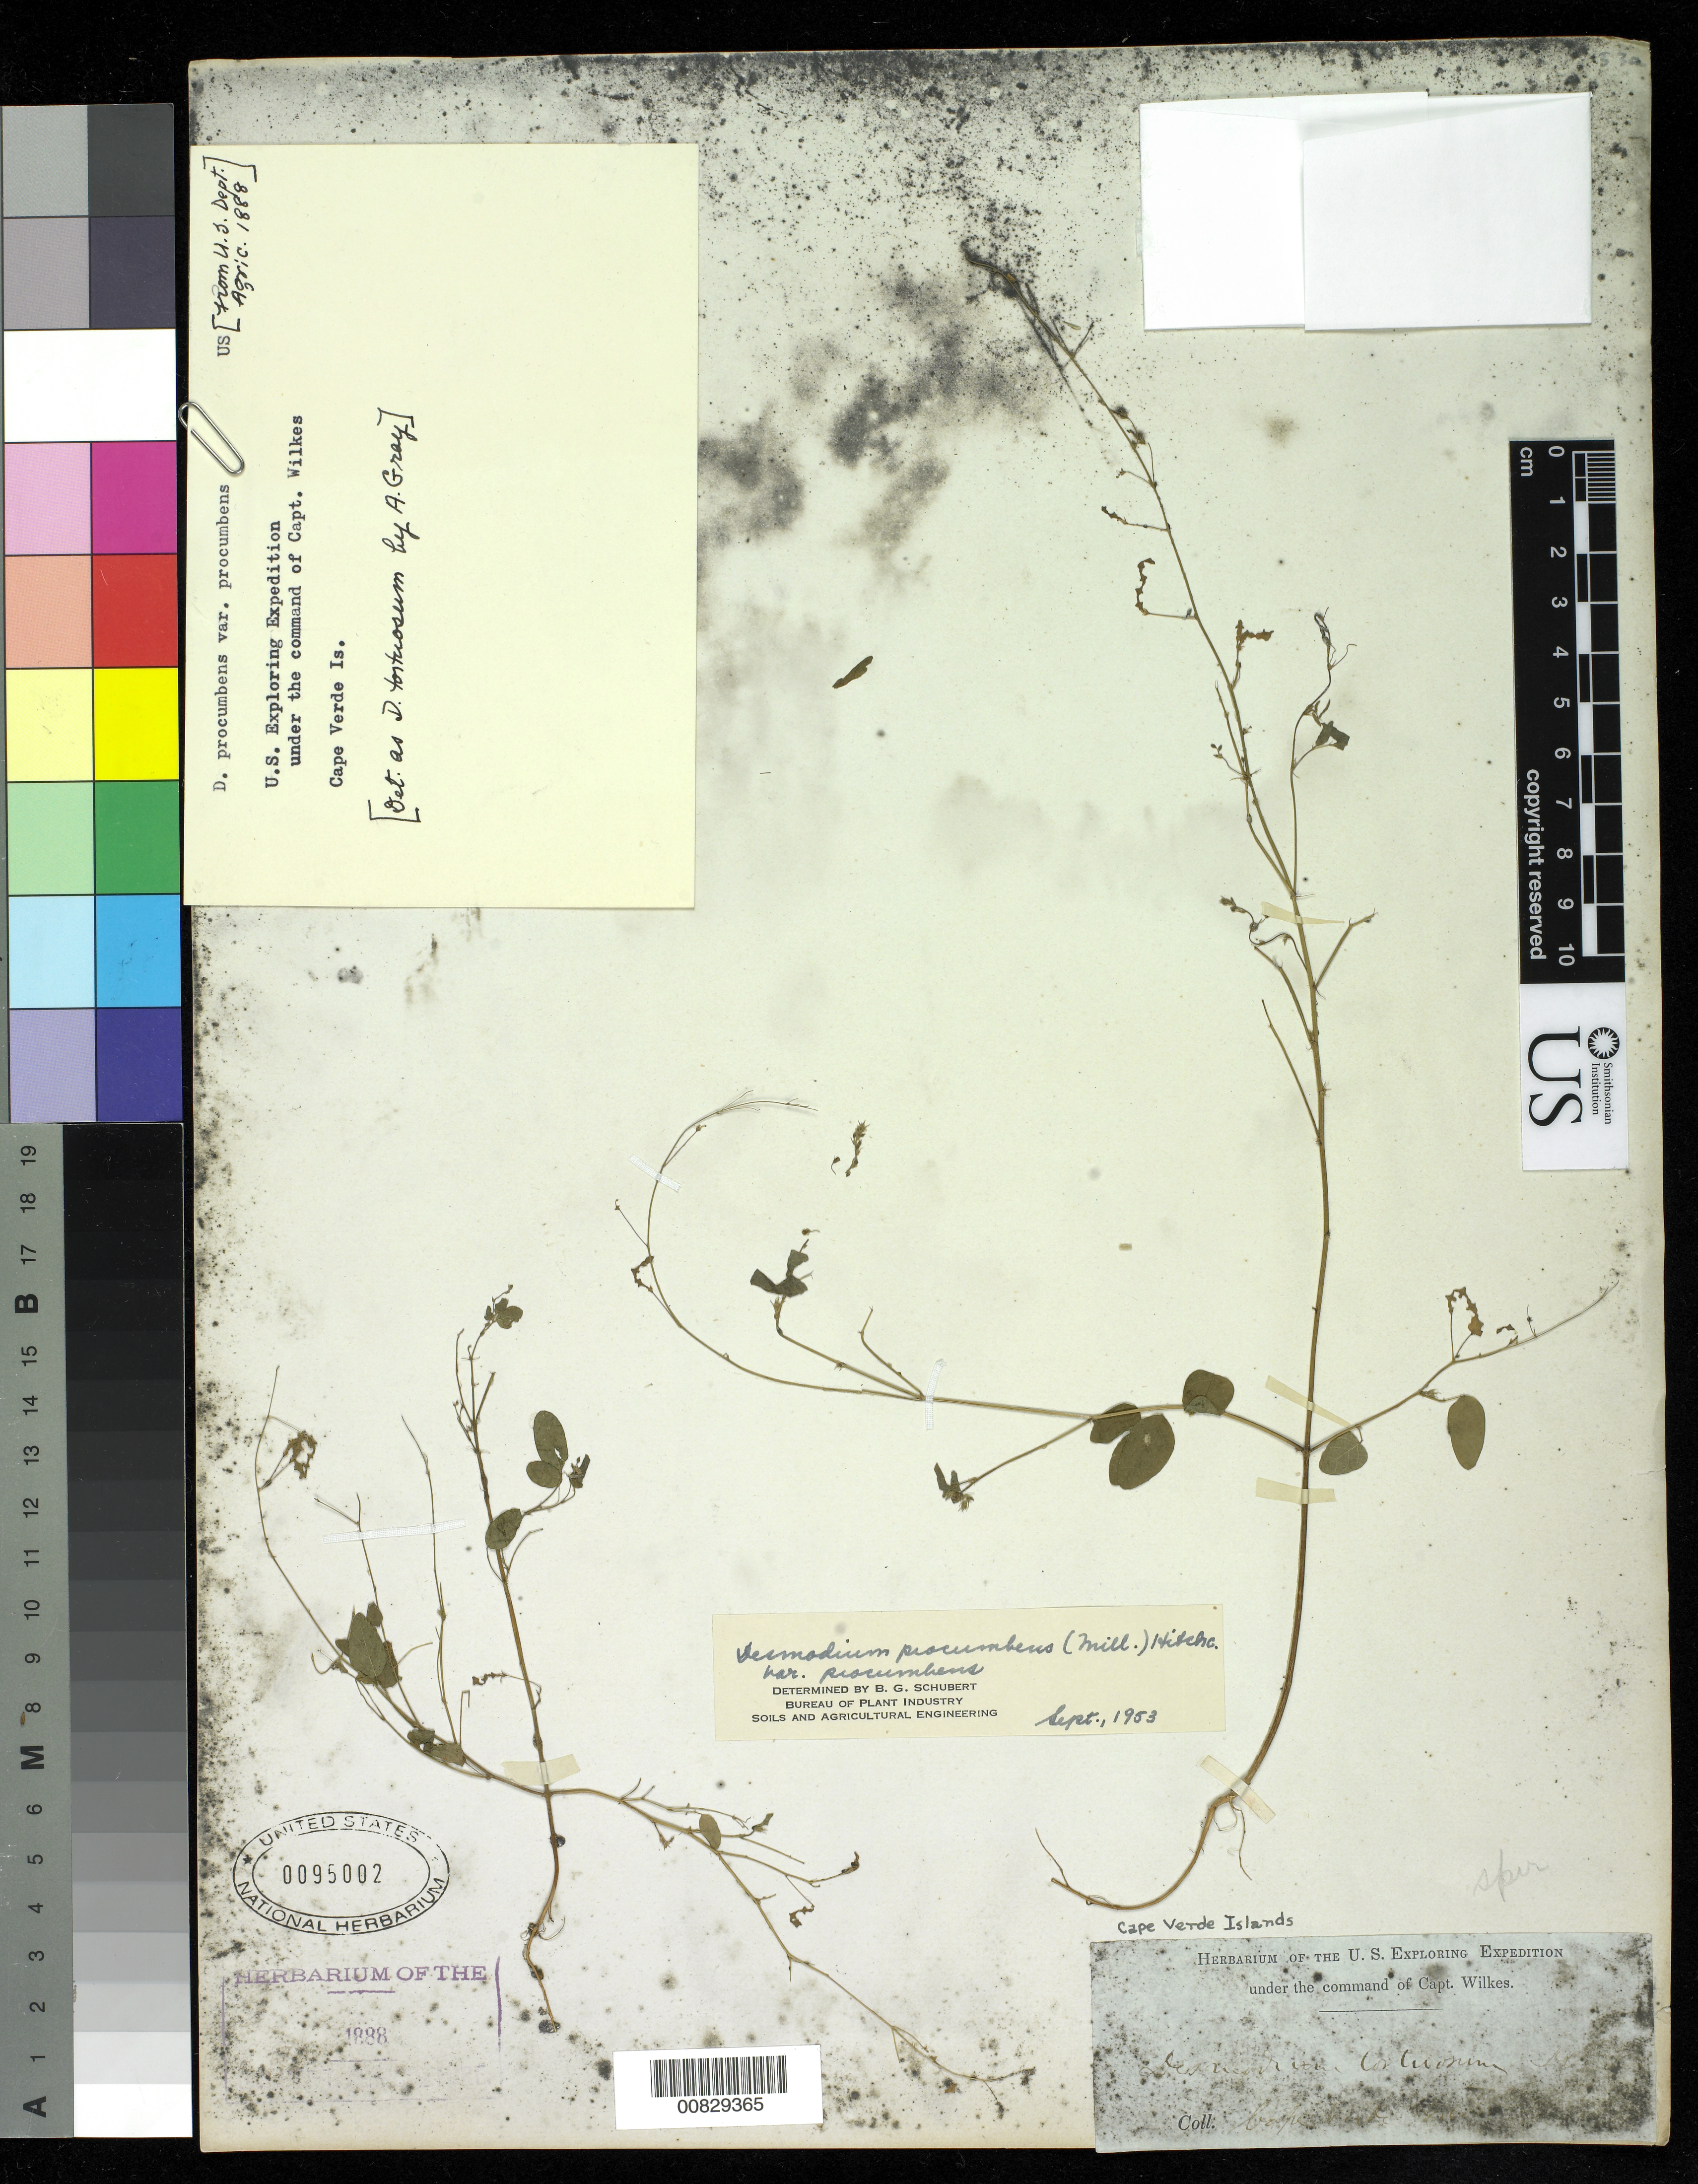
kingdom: Plantae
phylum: Tracheophyta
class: Magnoliopsida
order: Fabales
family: Fabaceae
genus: Desmodium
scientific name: Desmodium procumbens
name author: (Mill.) Hitchc.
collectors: Wilkes Explor. Exped.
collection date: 1838/1842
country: Cape Verde Islands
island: Cape Verde Is.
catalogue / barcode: US 95002